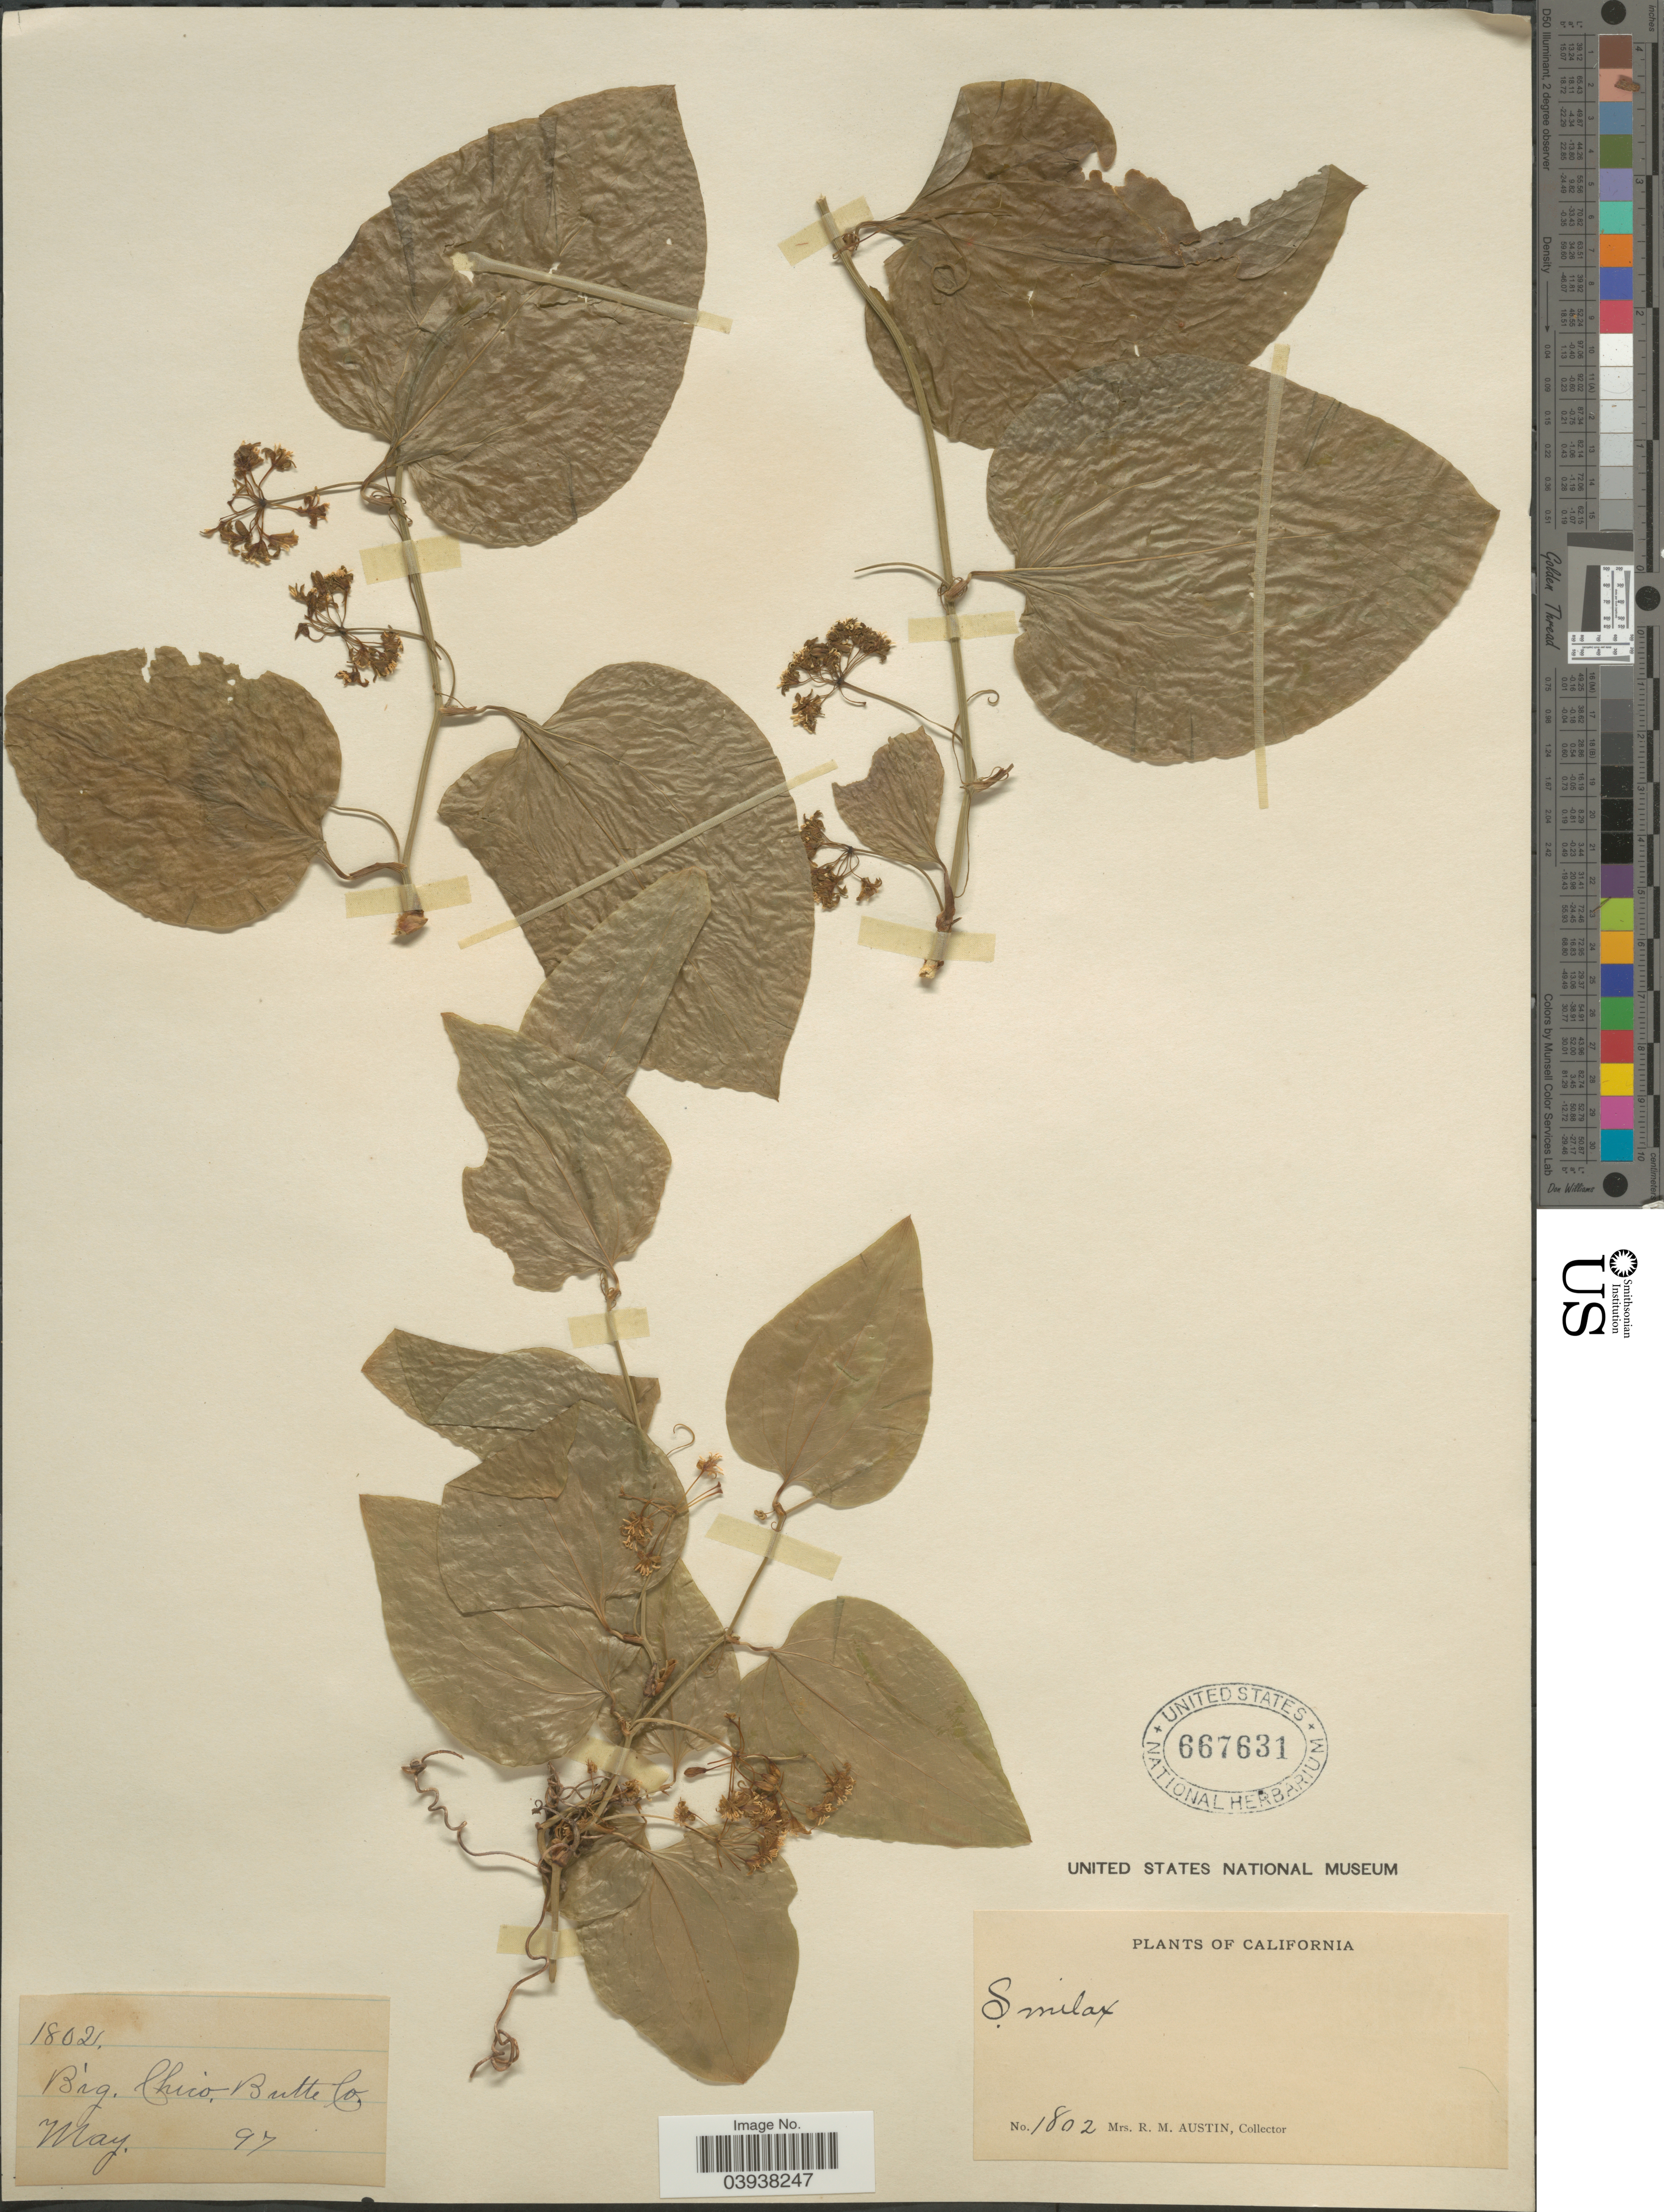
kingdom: Plantae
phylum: Tracheophyta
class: Liliopsida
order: Liliales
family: Smilacaceae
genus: Smilax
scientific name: Smilax californica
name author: (A. DC.) A. Gray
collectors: R. Austin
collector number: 1802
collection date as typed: Transcribed d/m/y: /5/97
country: United States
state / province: California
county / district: Butte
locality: Big Chico, Butte Co.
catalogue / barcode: US 667631